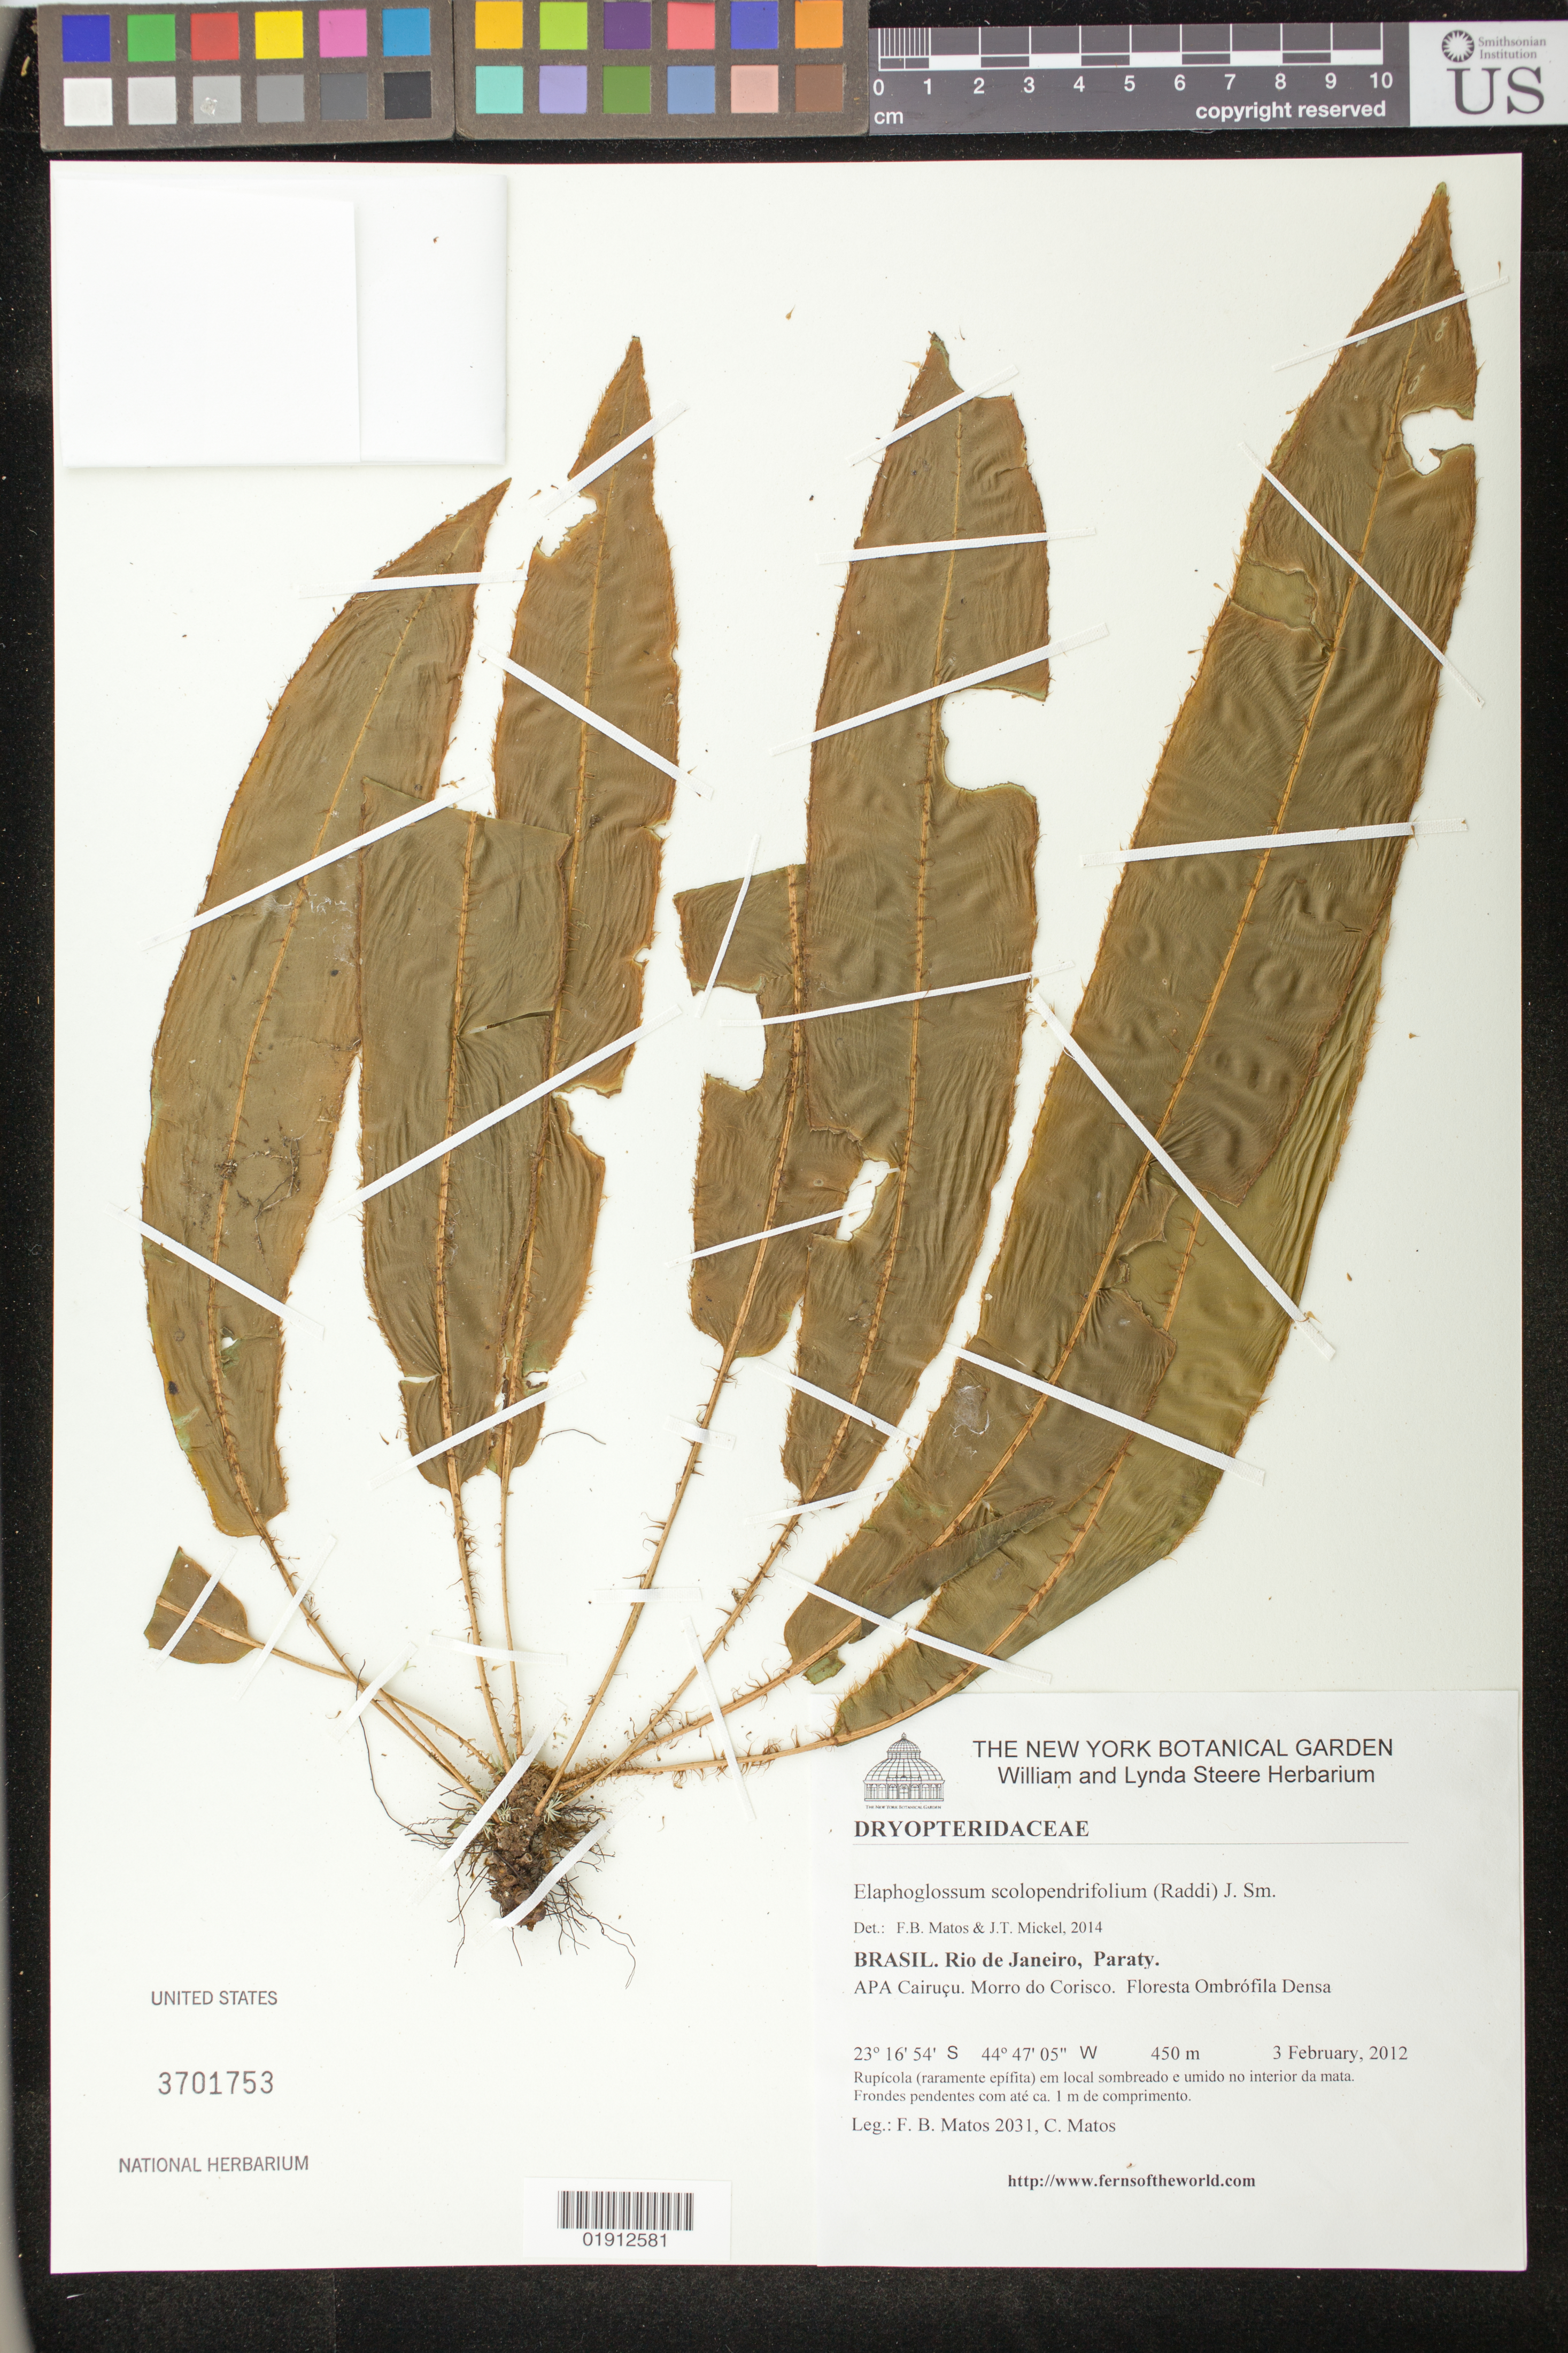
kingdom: Plantae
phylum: Tracheophyta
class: Polypodiopsida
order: Polypodiales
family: Dryopteridaceae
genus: Elaphoglossum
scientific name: Elaphoglossum scolopendrifolium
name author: (Raddi) J. Sm.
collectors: F. Matos & C. Matos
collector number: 2031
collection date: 2012-02-03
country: Brazil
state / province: Rio de Janeiro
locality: Paraty, APA Cairucu. Morro do Corisco.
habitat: Floresta Ombrofila Densa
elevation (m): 450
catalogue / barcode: US 3701753